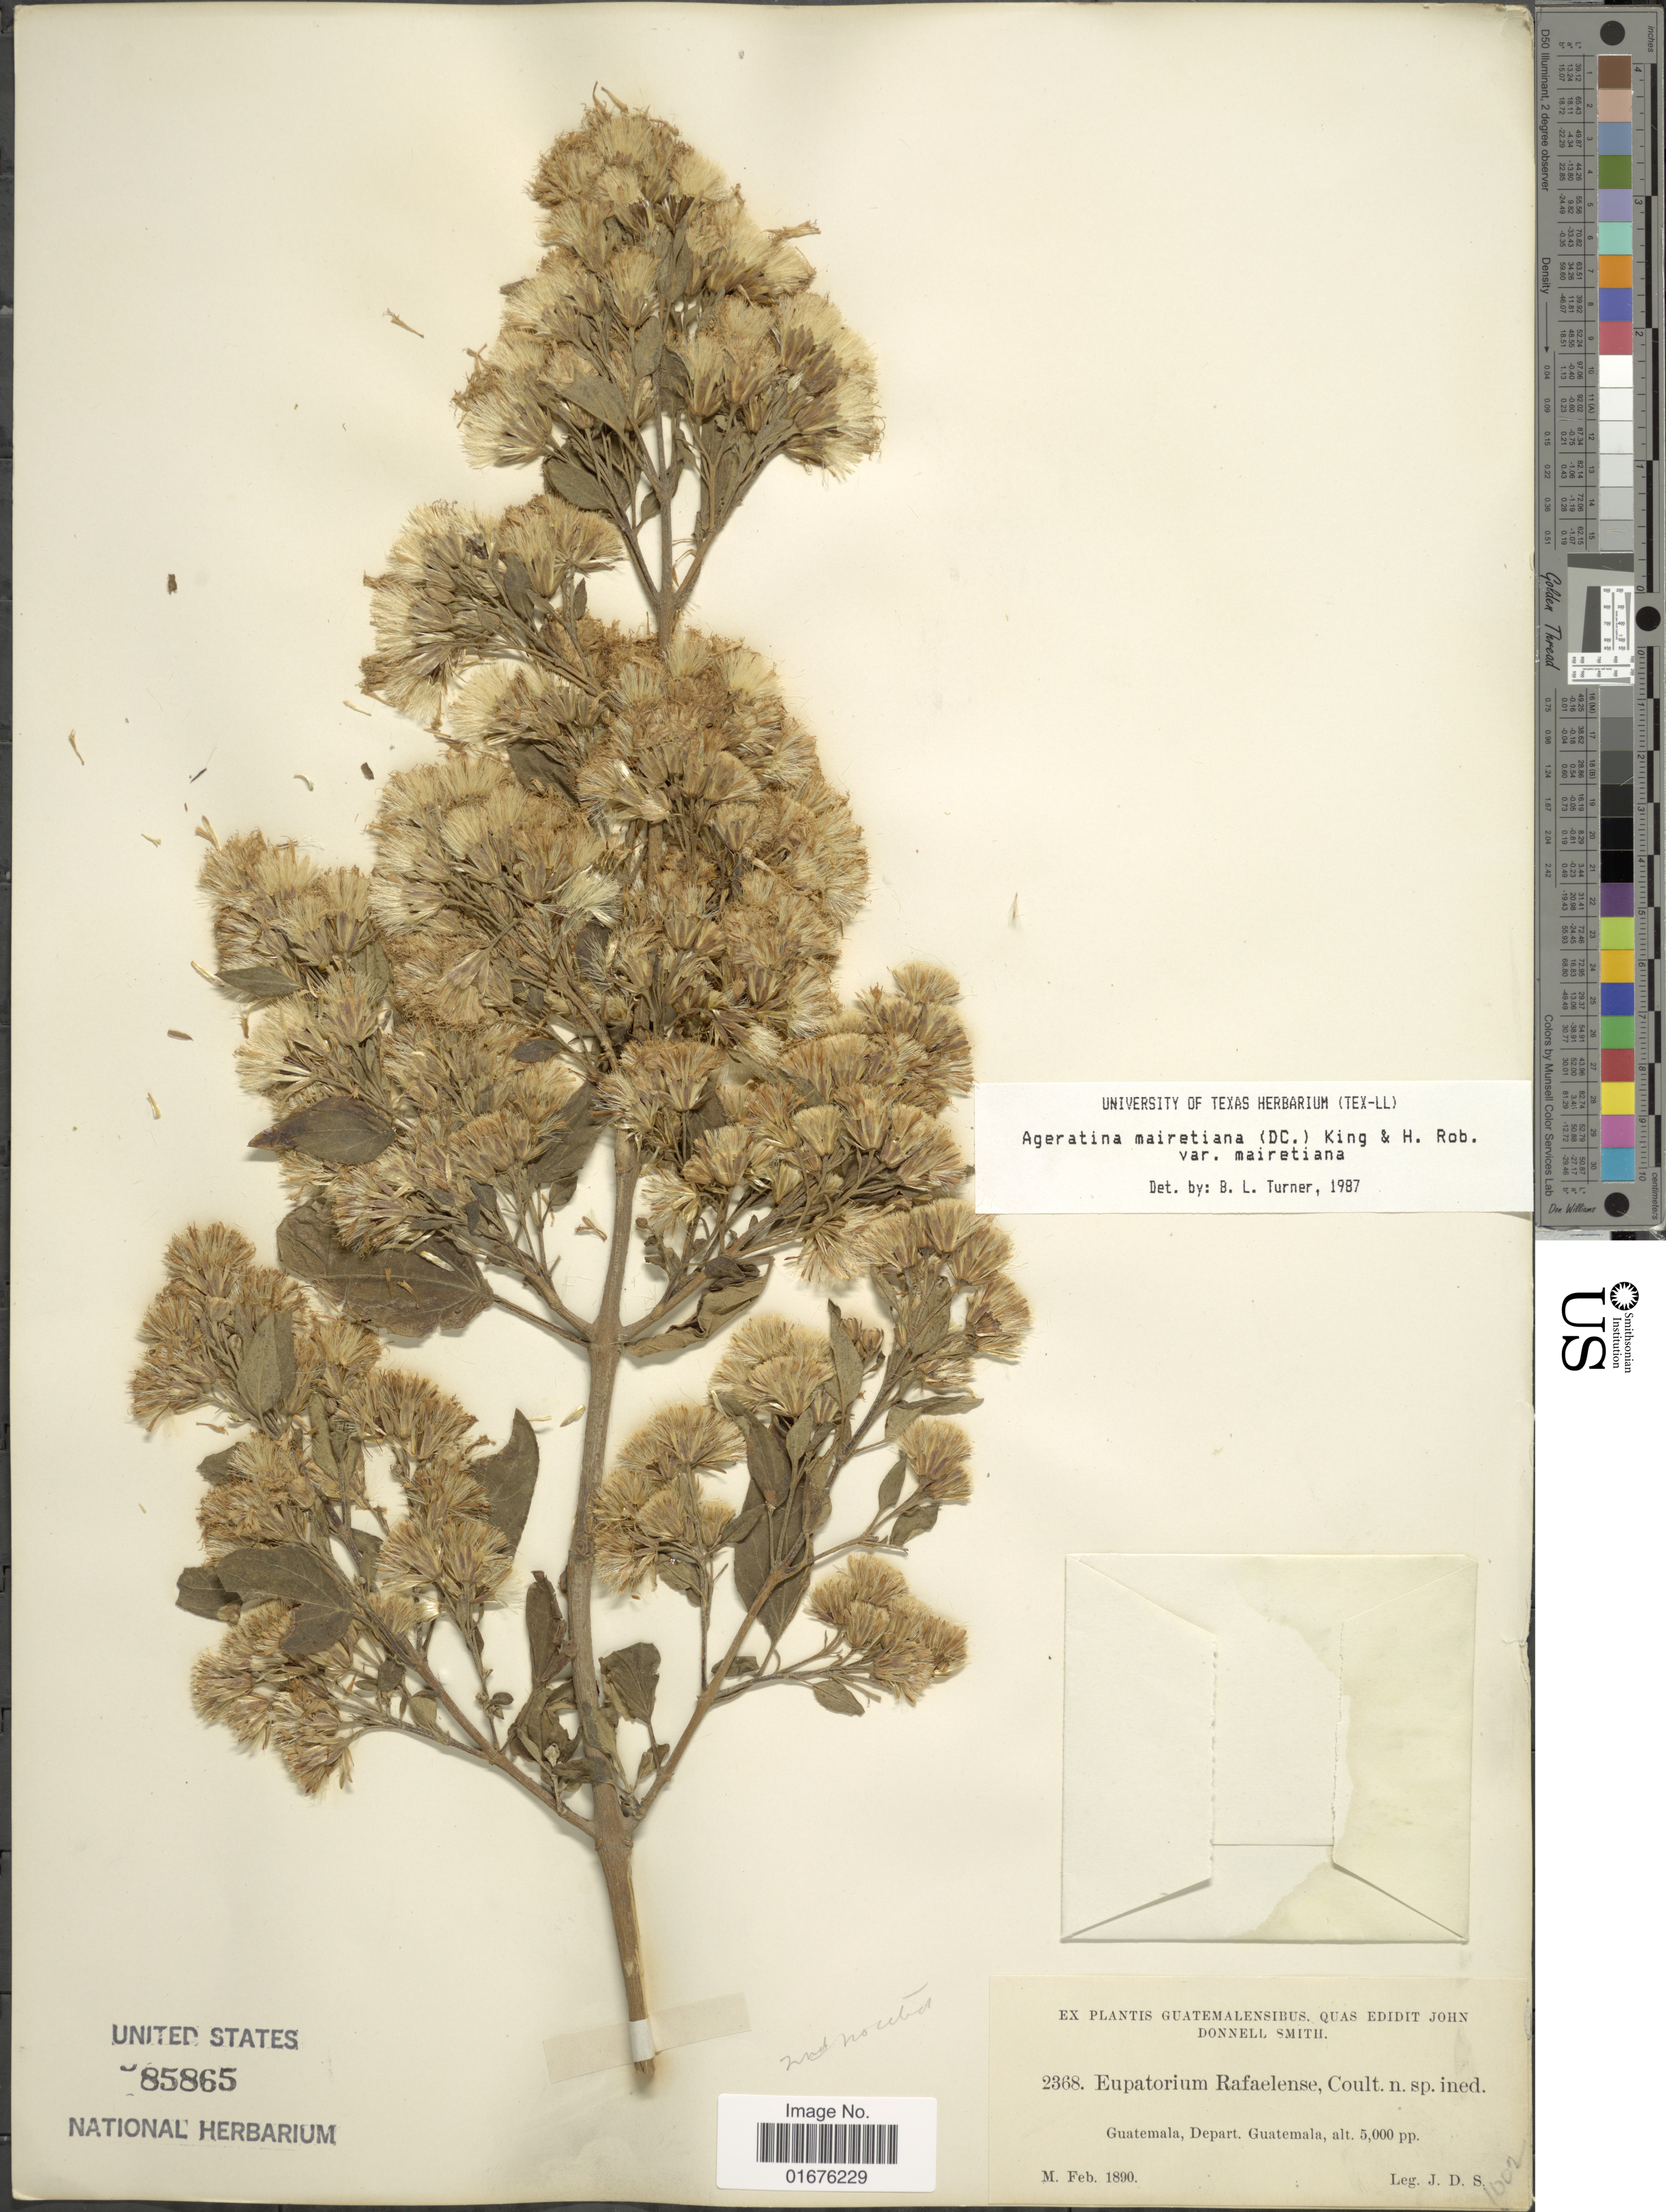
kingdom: Plantae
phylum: Tracheophyta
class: Magnoliopsida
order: Asterales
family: Asteraceae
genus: Ageratina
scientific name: Ageratina mairetiana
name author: (DC.) R.M. King & H. Rob.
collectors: J. Donnell Smith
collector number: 2368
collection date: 1890-02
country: Guatemala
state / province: Guatemala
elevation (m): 1524